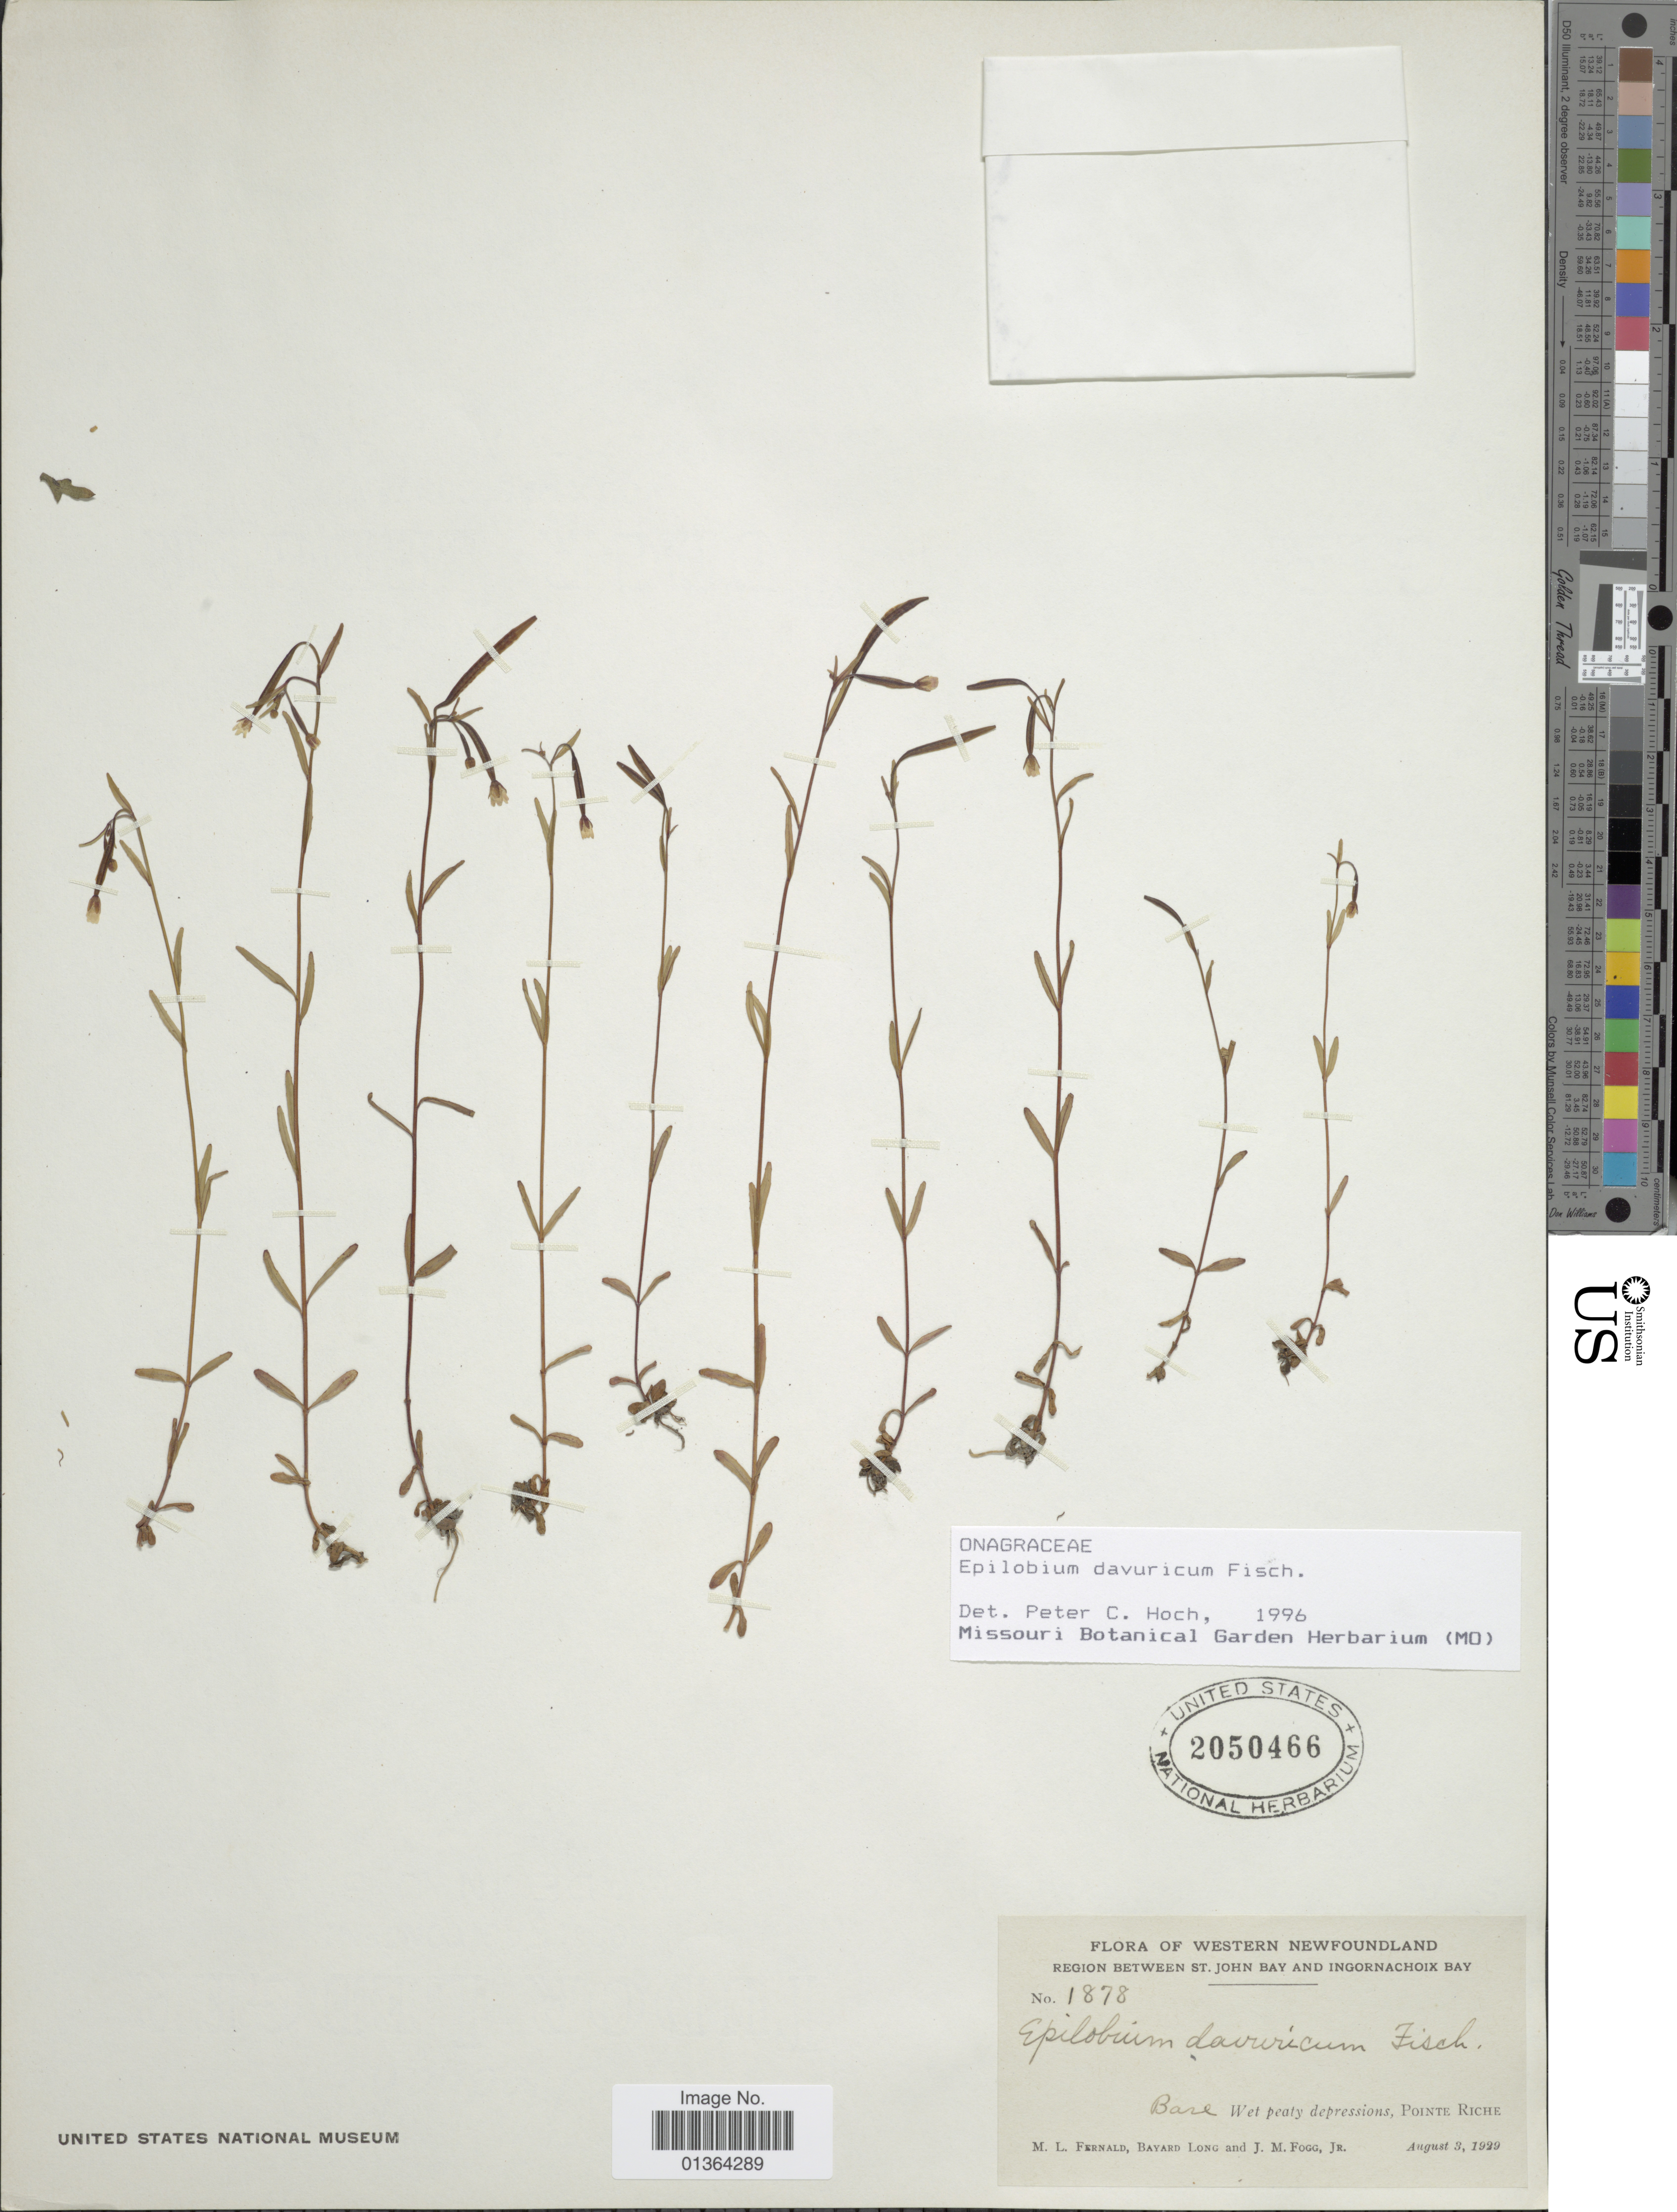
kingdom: Plantae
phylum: Tracheophyta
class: Magnoliopsida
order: Myrtales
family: Onagraceae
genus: Epilobium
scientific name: Epilobium davuricum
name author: Fisch. ex Hornem.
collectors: M. L. Fernald, B. H. Long & J. Fogg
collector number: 1878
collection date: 1929-08-03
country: Canada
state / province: Newfoundland and Labrador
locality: Region between St. John Bay and Ingornachoix Bay. Pointe Riche.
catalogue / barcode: US 2050466